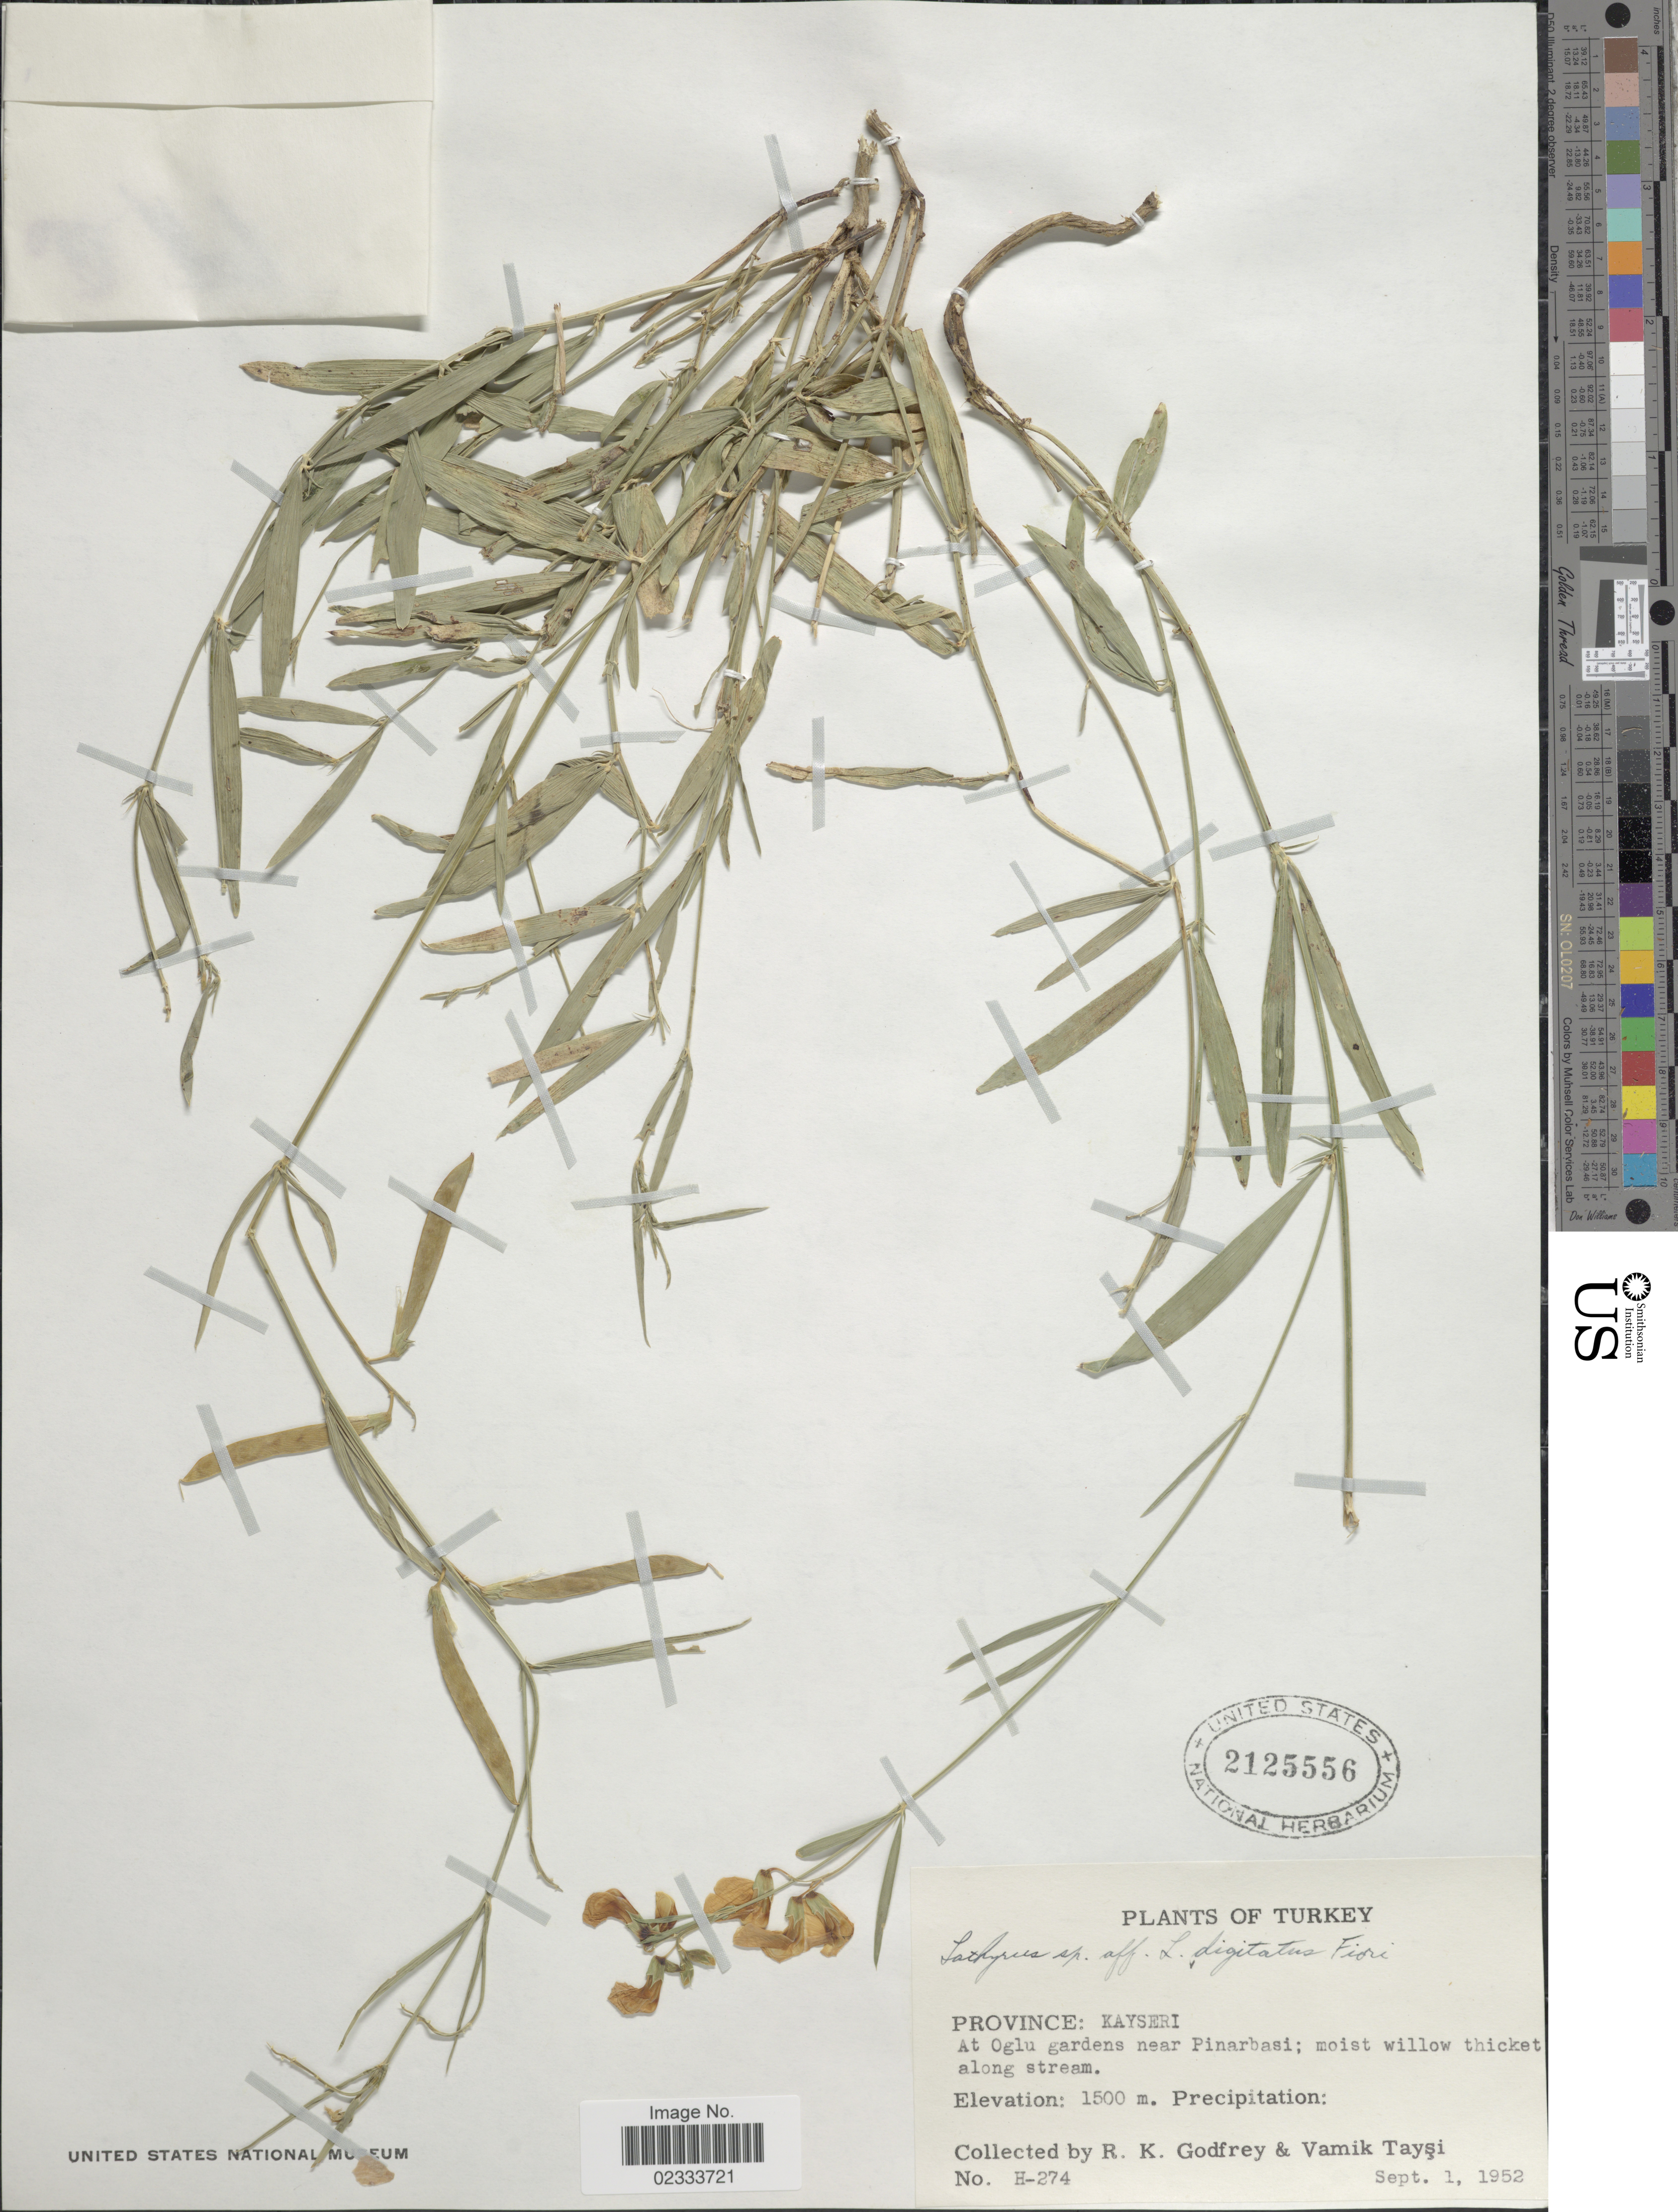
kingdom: Plantae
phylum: Tracheophyta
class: Magnoliopsida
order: Fabales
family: Fabaceae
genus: Lathyrus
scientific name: Lathyrus sp.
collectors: R. K. Godfrey & V. Taysi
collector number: H-274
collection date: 1952-09-01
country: Turkey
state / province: Kayseri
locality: At Oglu gardens near Pinarbasi; moist willow thicket along stream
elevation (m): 1500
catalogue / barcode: US 2125556